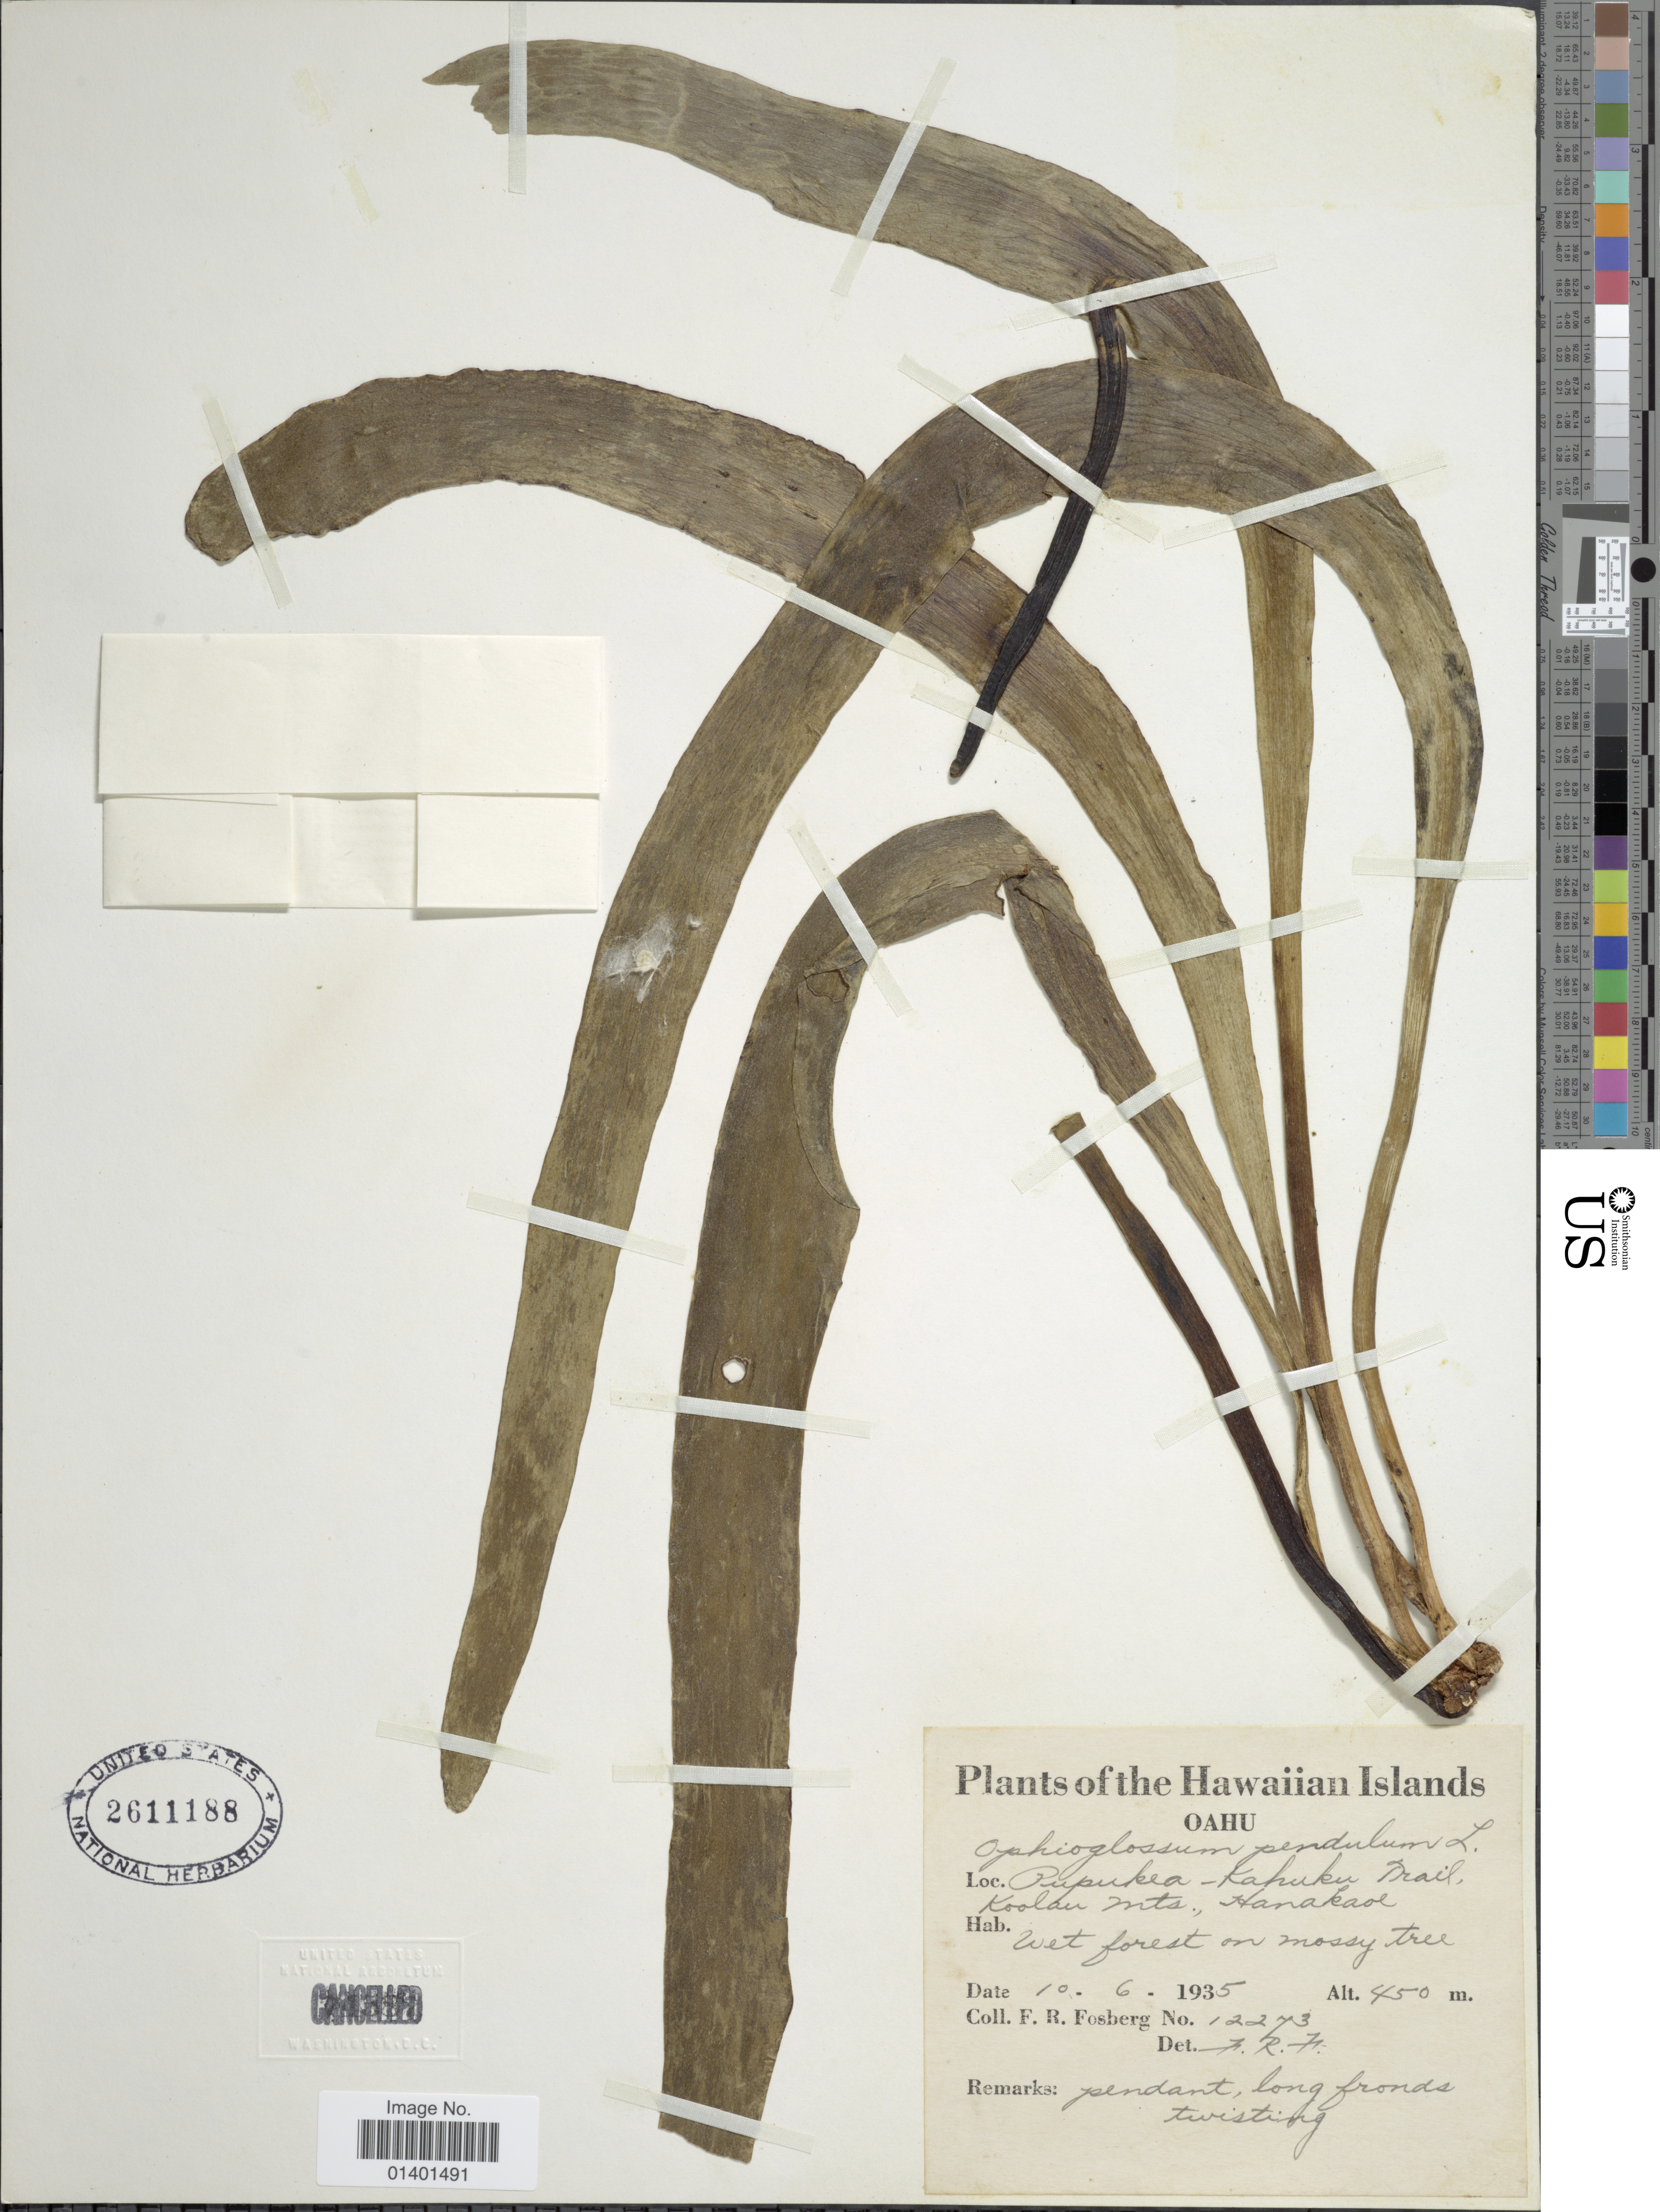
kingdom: Plantae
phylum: Tracheophyta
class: Polypodiopsida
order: Ophioglossales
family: Ophioglossaceae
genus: Ophioderma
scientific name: Ophioderma pendulum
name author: (L.) C. Presl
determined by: Wagner, W. L., (BOT), Smithsonian Institution - National Museum of Natural History (UNITED STATES)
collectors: F. R. Fosberg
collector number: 12273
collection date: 1935-06-10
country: United States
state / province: Hawaii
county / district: Honolulu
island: Oahu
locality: Pupukea-Kahuku trail, Koolau mts, Hanakaoe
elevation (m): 450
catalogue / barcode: US 2611188